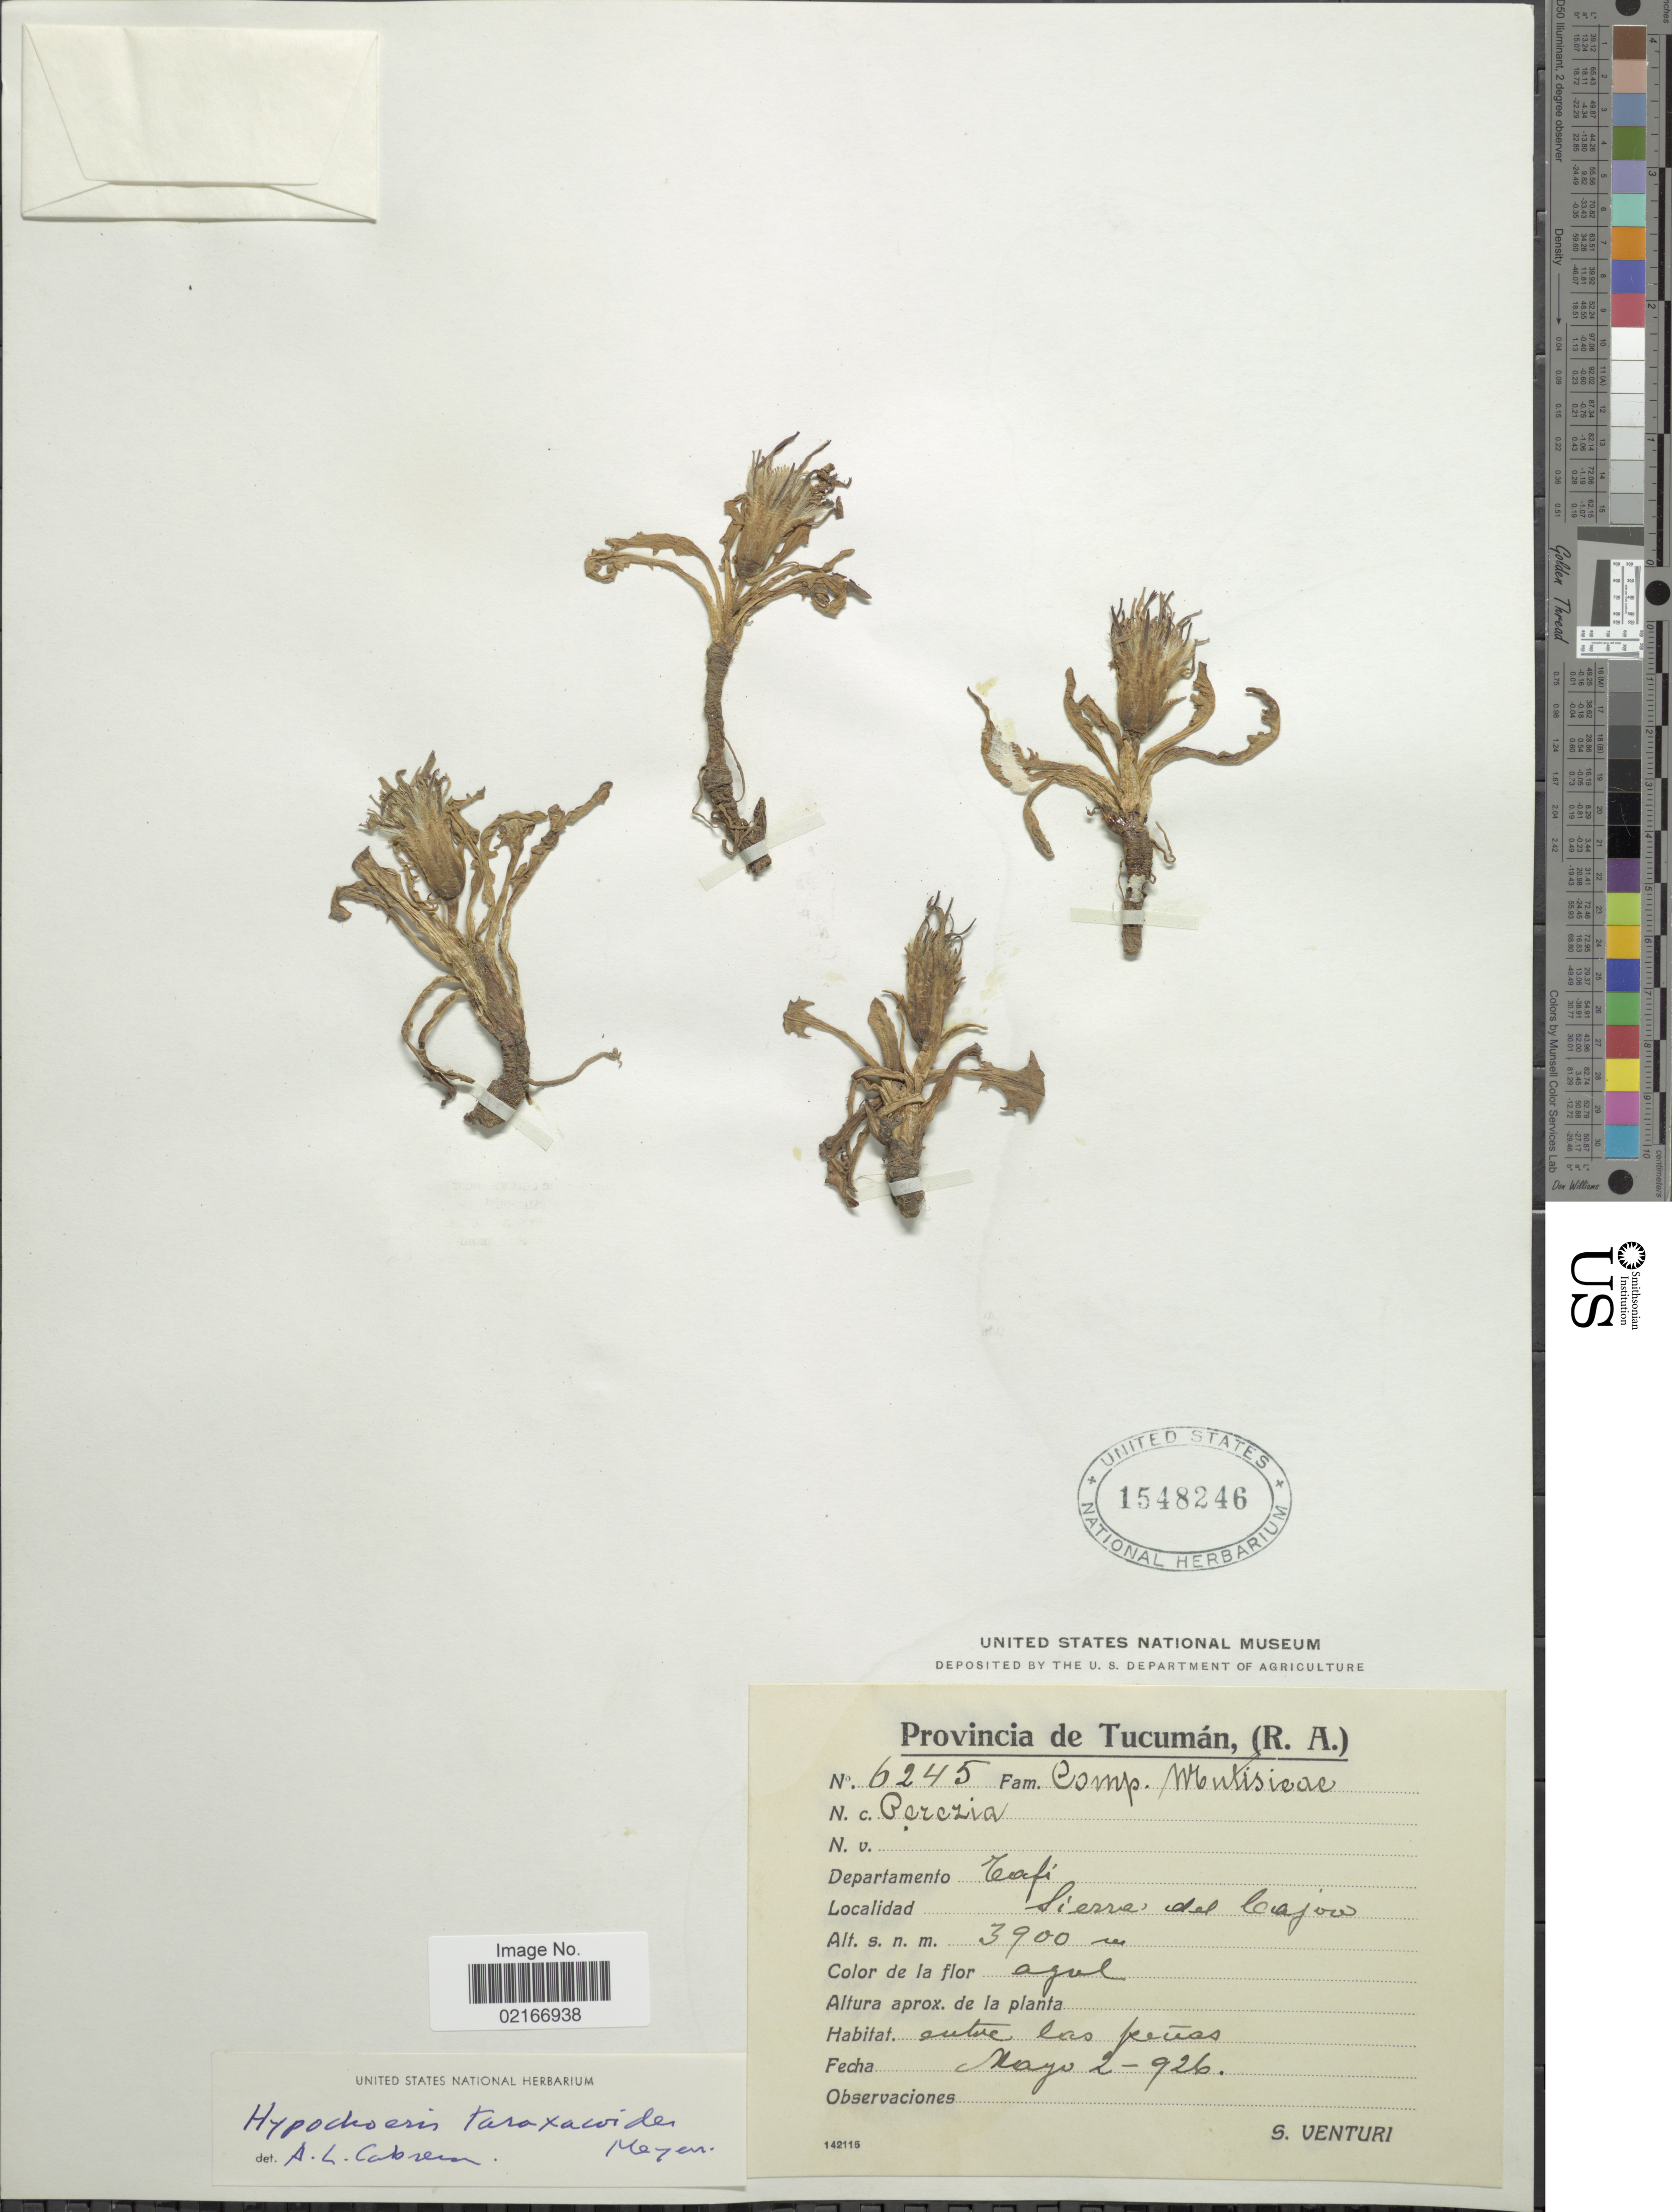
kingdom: Plantae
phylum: Tracheophyta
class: Magnoliopsida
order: Asterales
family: Asteraceae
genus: Hypochaeris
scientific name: Hypochaeris taraxacoides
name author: Ball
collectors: S. Venturi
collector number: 6245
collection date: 1926-05-02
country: Argentina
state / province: Tucumán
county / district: Tafí Viejo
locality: Sierra del Cajón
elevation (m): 3900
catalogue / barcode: US 1548246